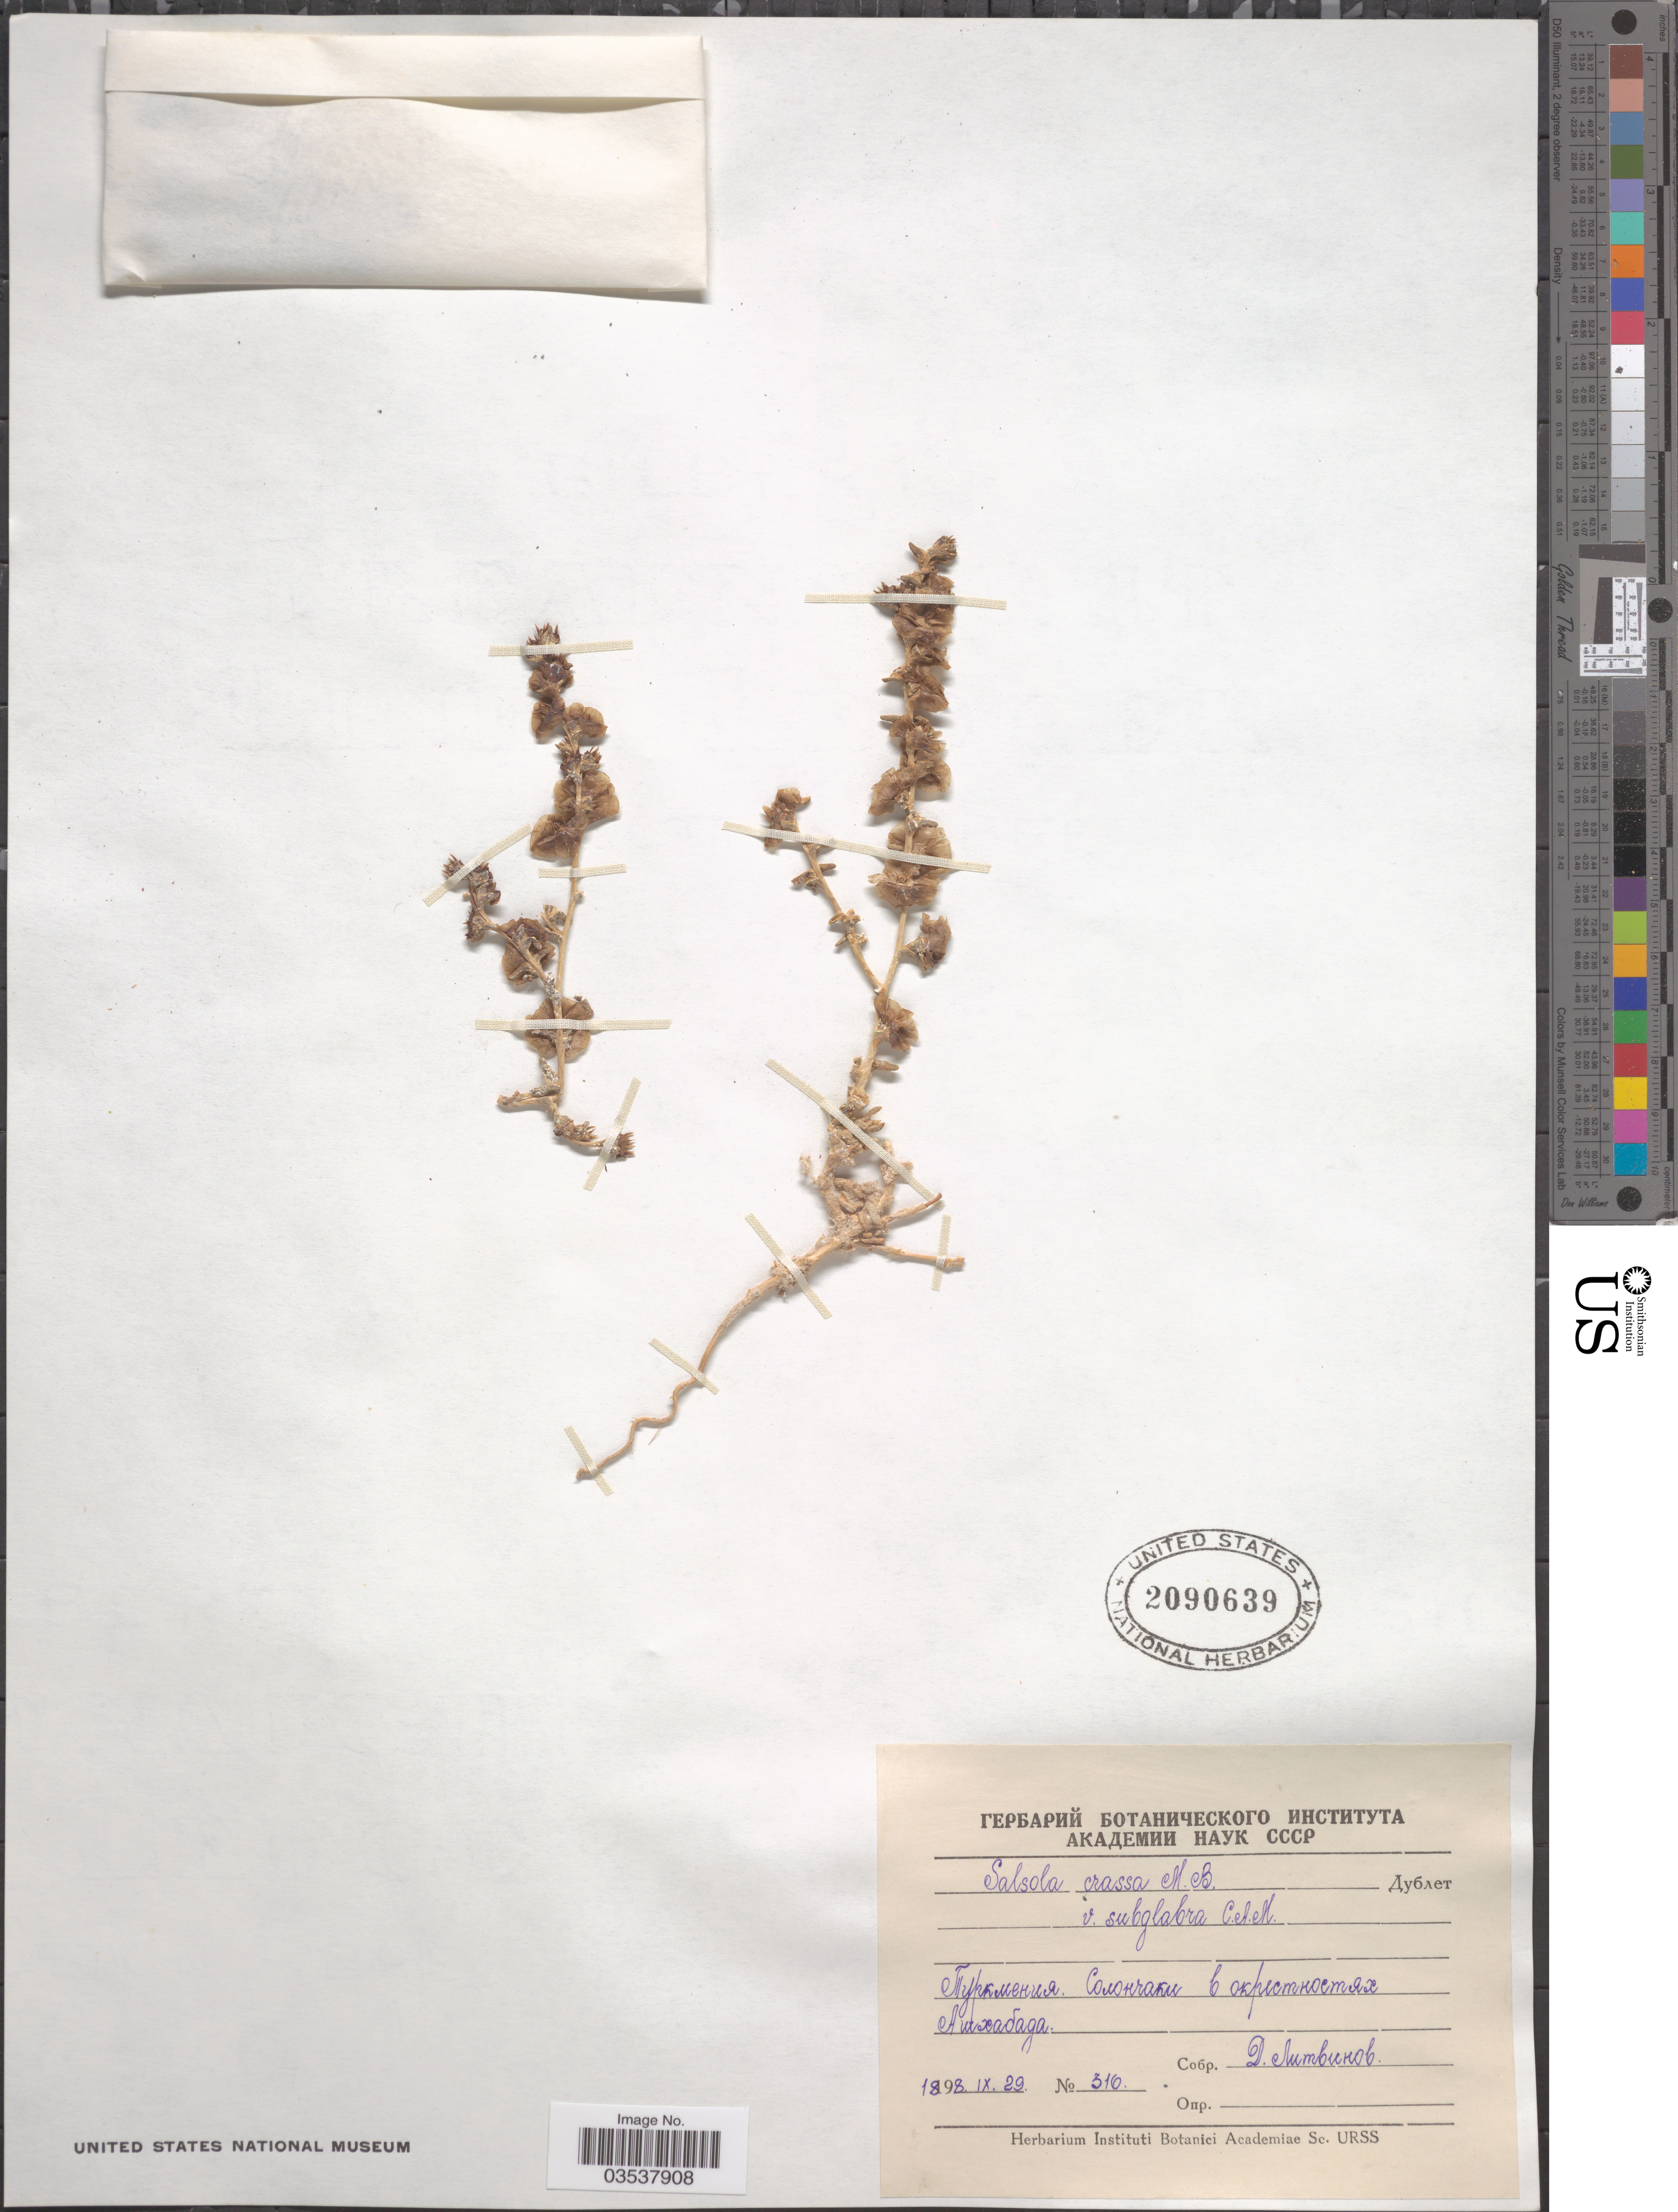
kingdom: Plantae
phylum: Tracheophyta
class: Magnoliopsida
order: Caryophyllales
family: Amaranthaceae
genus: Climacoptera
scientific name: Climacoptera turcomanica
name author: (Litv.) Botsch.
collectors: D. Litvinov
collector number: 316*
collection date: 1898-09-29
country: Turkmenistan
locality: Vicinity of Ashgabat.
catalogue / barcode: US 2090639